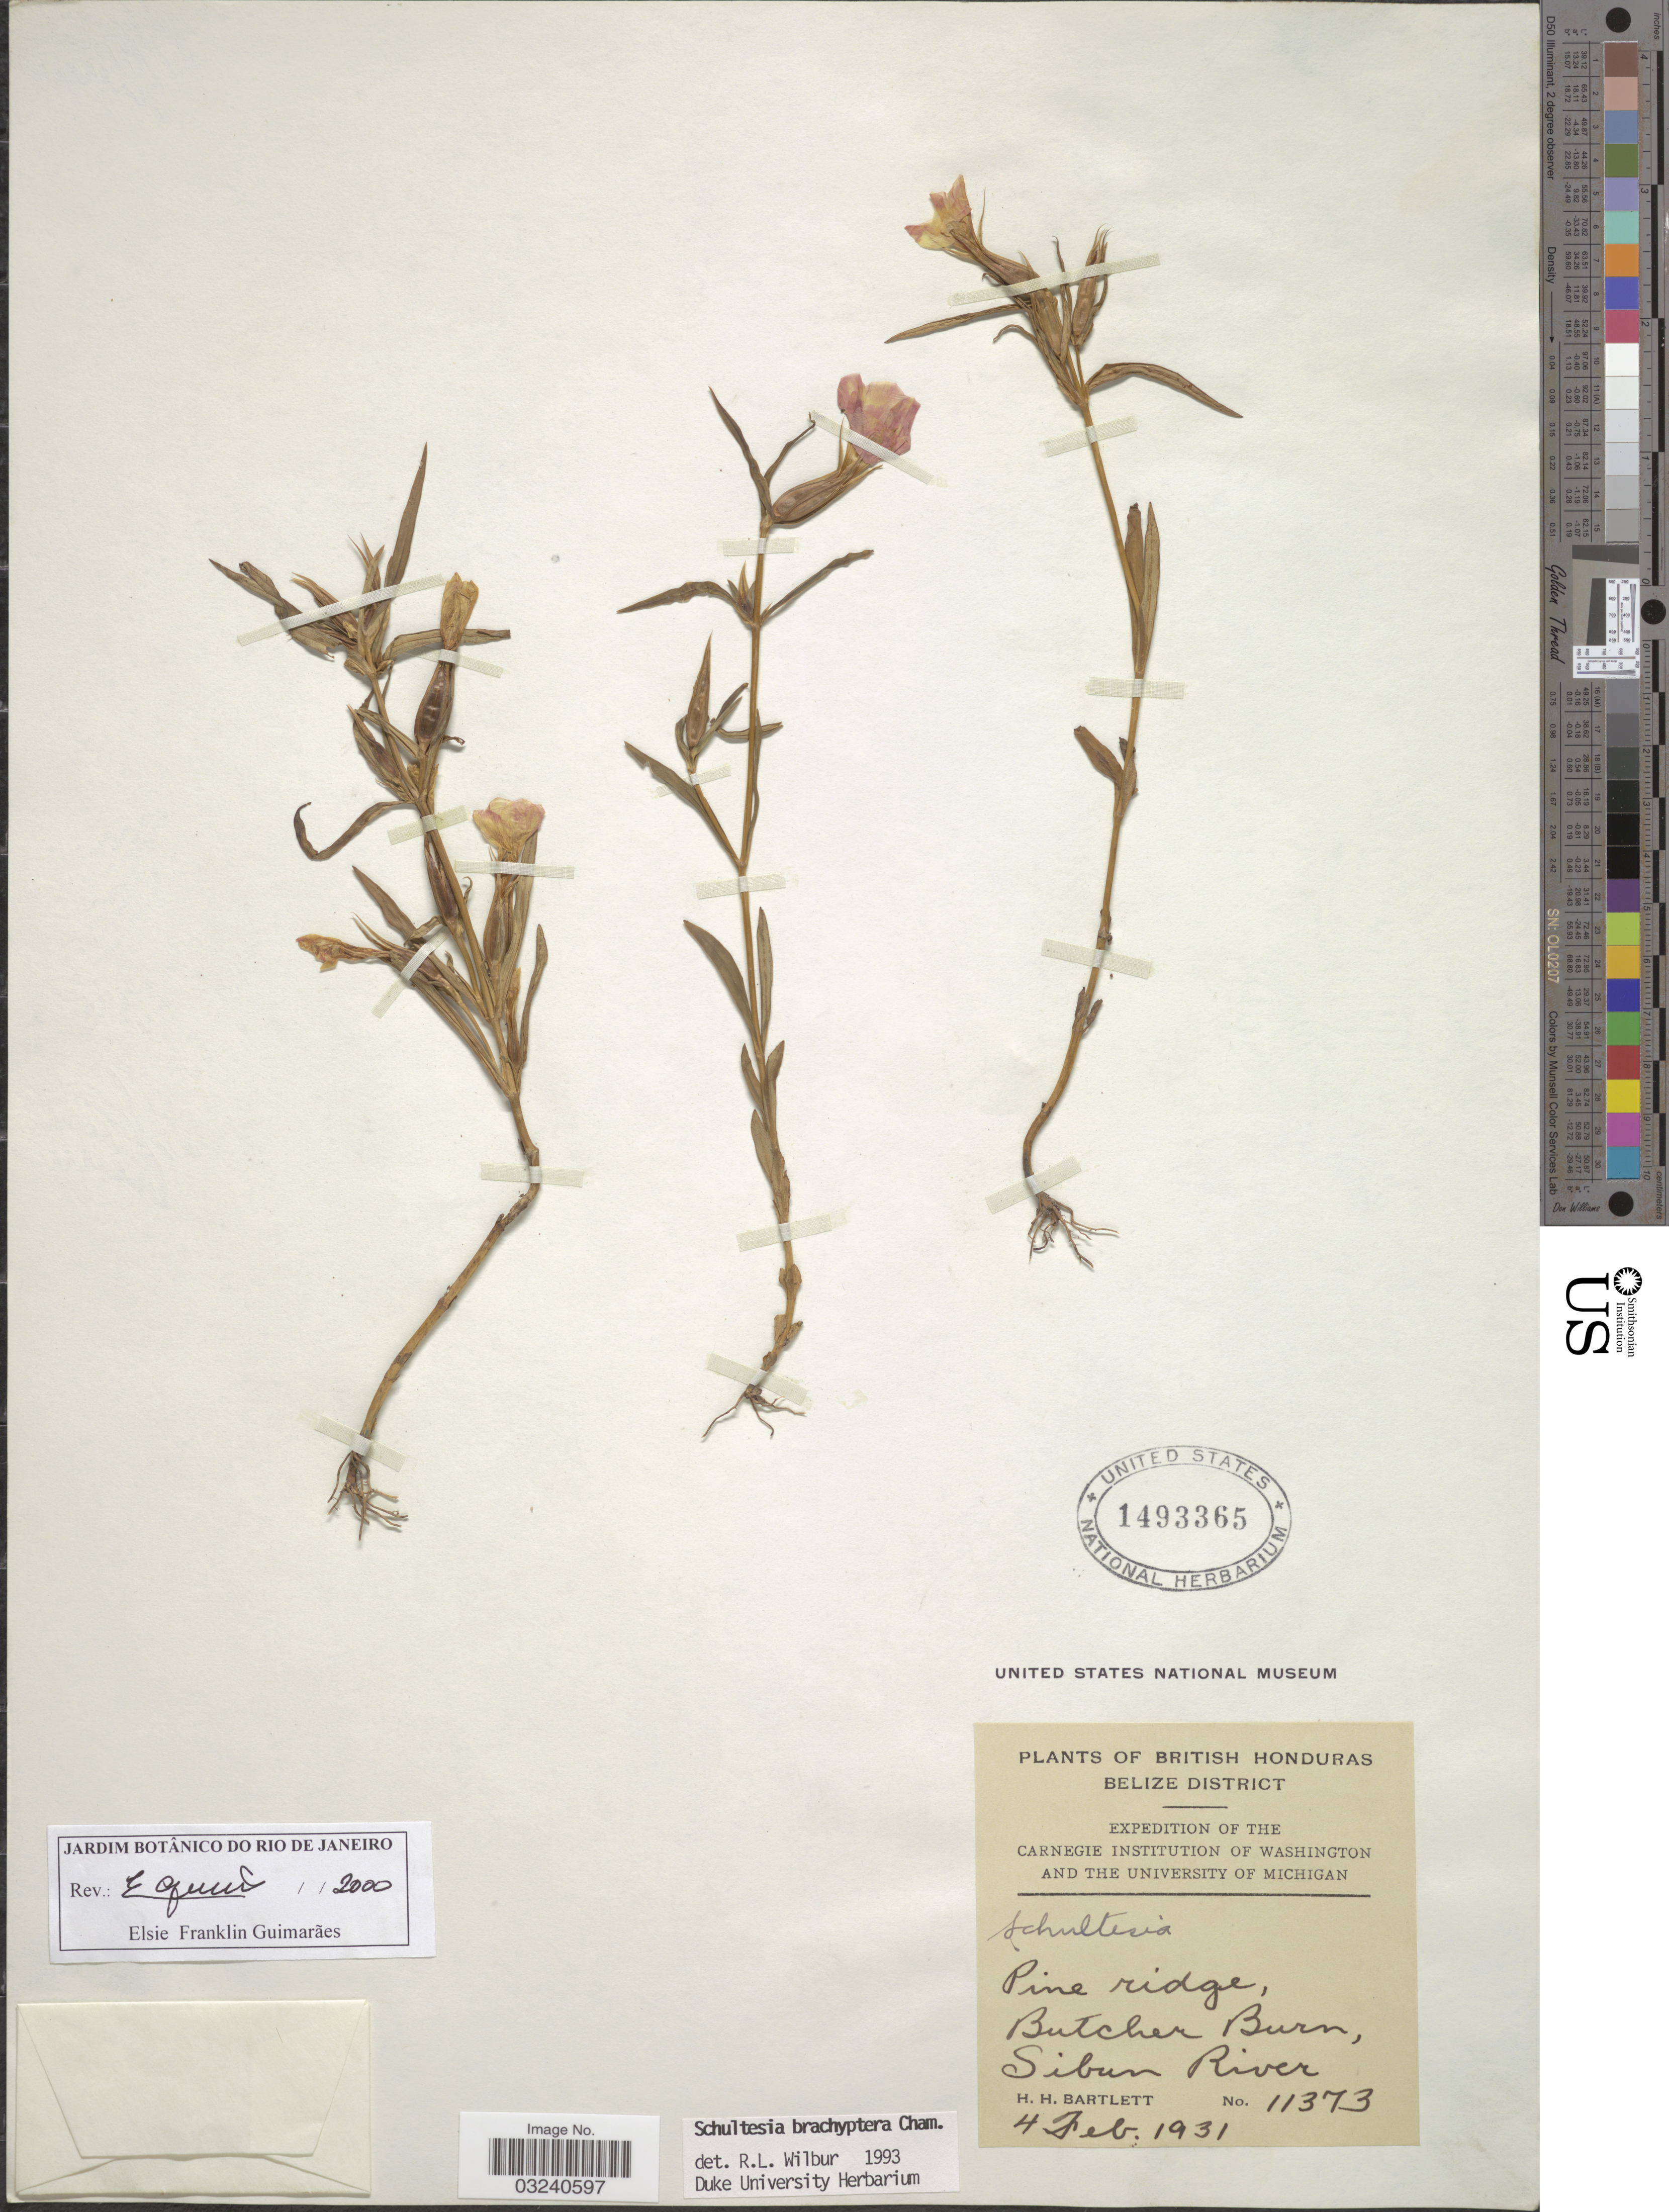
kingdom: Plantae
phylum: Tracheophyta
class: Magnoliopsida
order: Gentianales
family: Gentianaceae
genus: Schultesia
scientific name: Schultesia brachyptera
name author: Cham.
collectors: H. H. Bartlett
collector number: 11373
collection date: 1931-02-04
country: Belize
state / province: Belize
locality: British Honduras. Belize District. Pine ridge, Butcher Burn, Sibun River.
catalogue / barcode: US 1493365